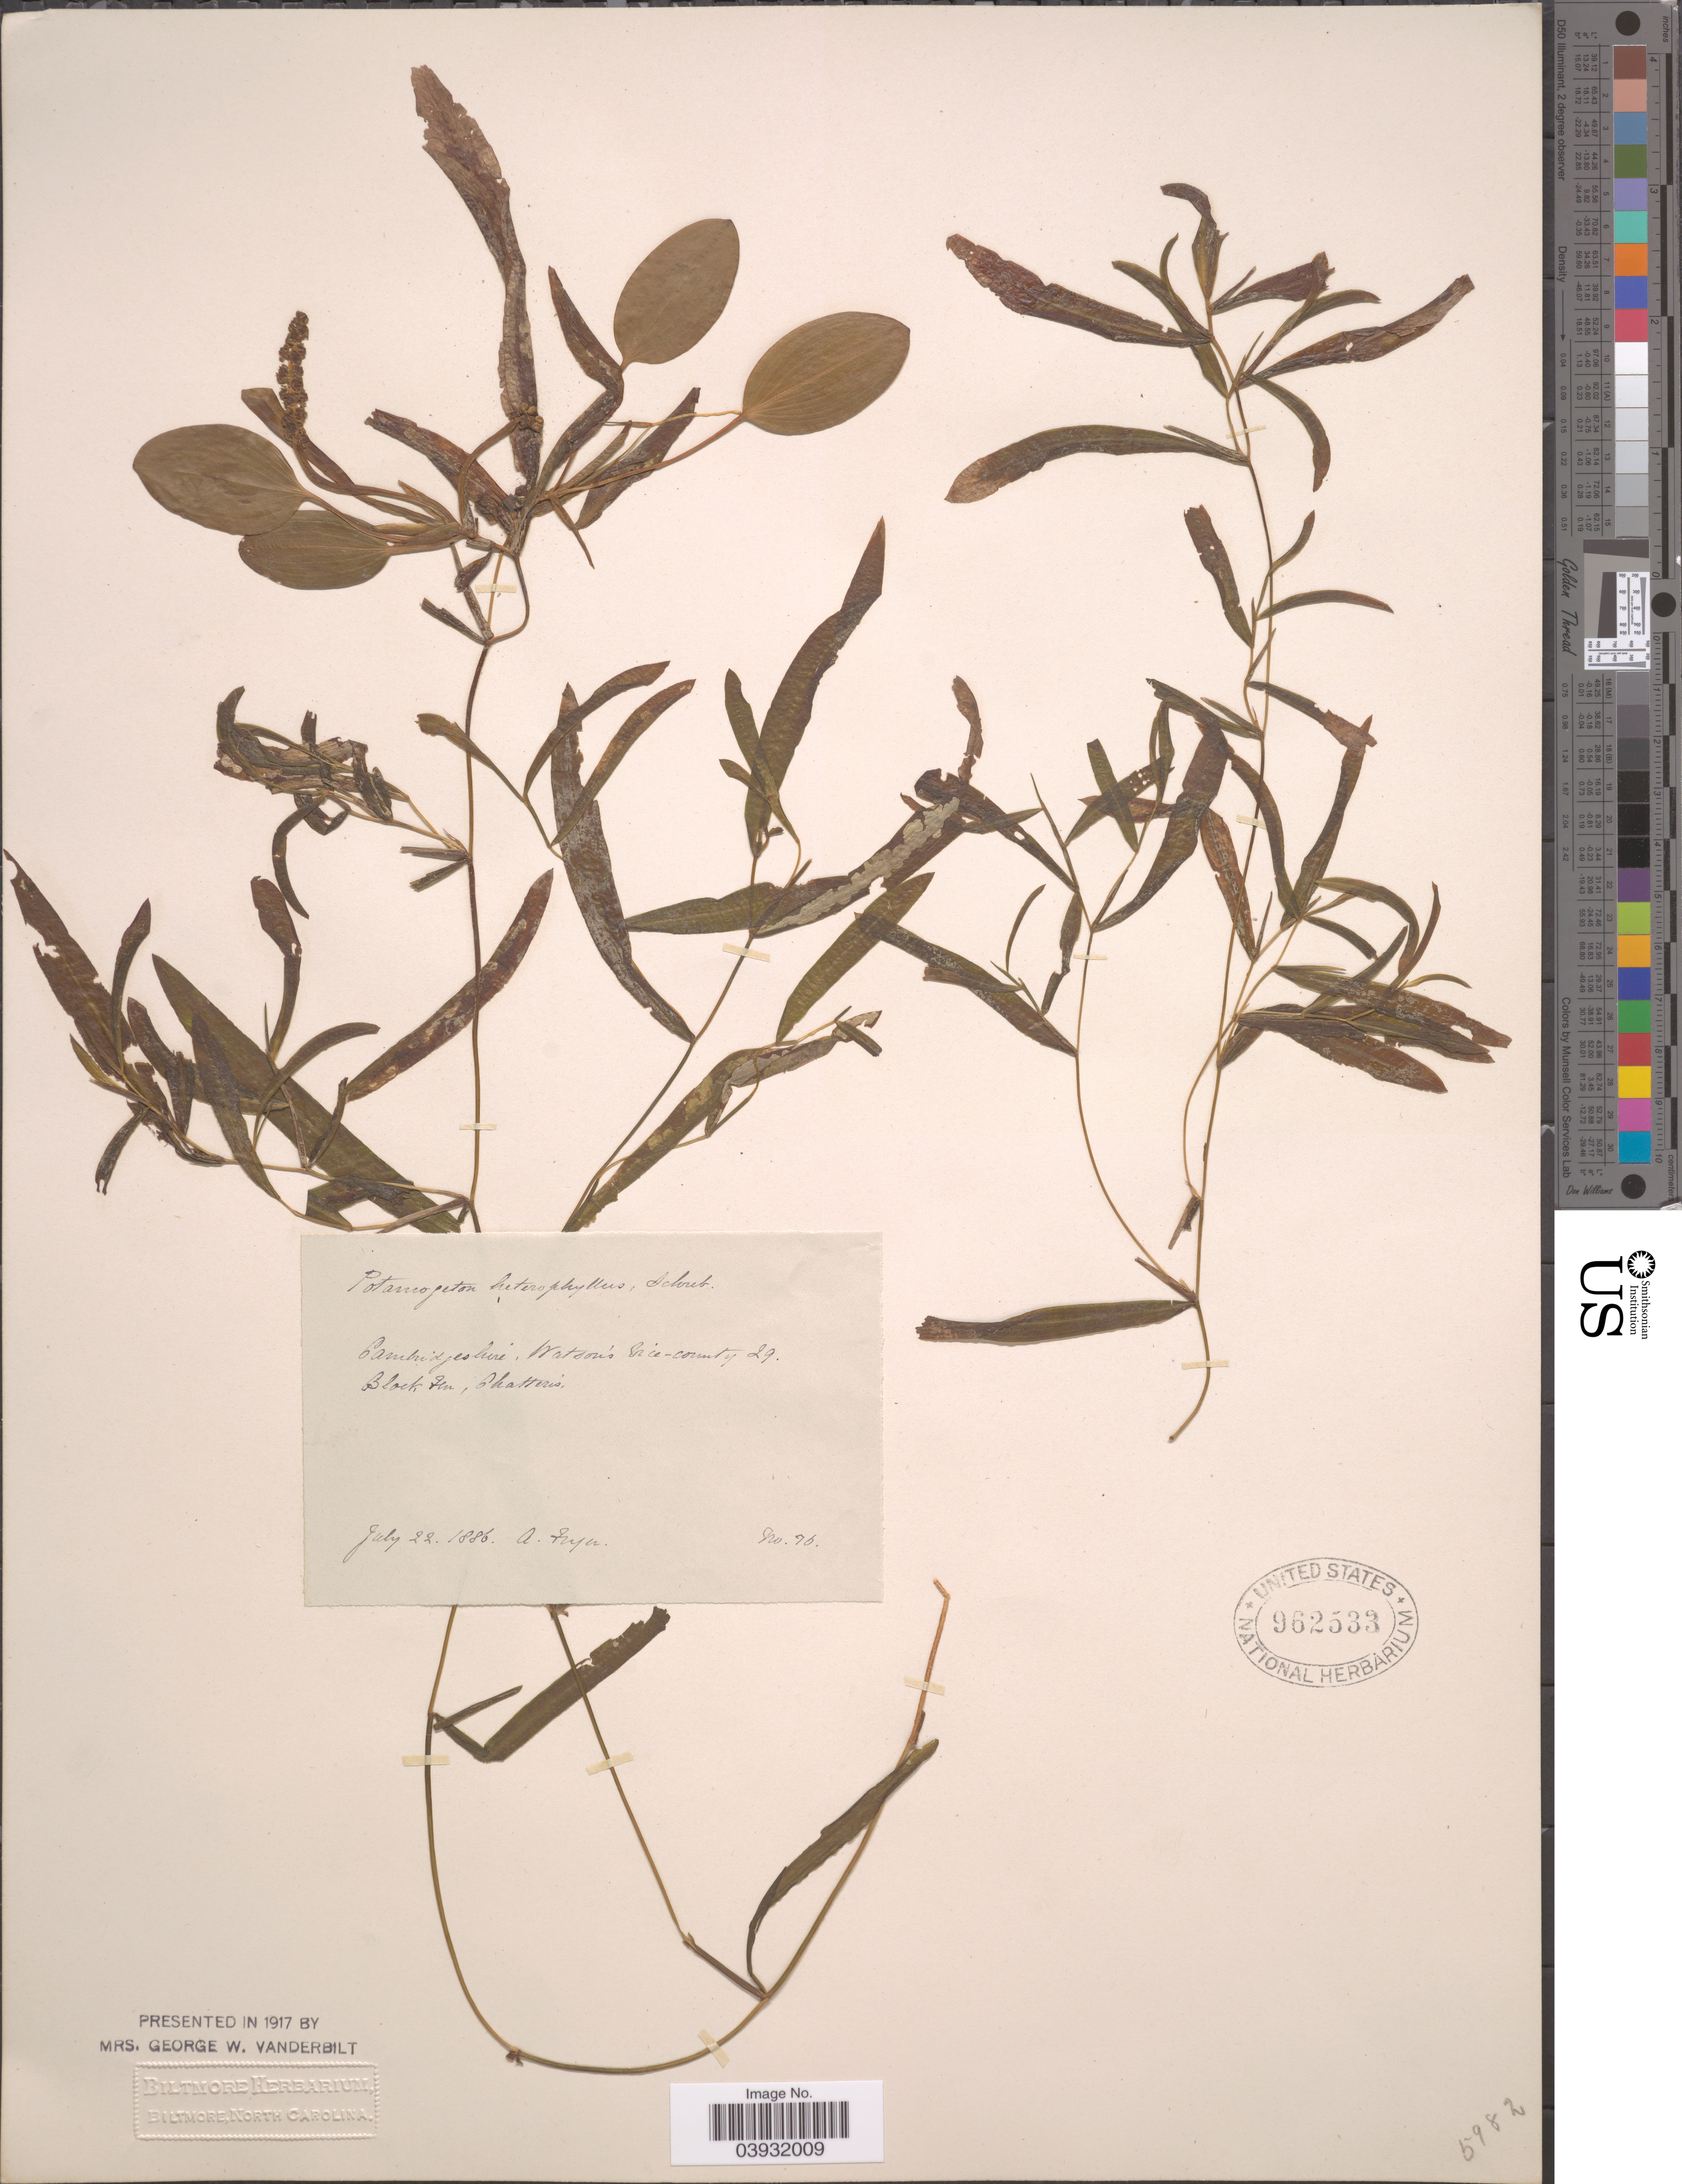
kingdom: Plantae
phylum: Tracheophyta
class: Liliopsida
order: Alismatales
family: Potamogetonaceae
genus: Potamogeton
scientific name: Potamogeton heterophyllus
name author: Schreb.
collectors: A. Fryer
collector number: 76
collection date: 1886-07-22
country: United Kingdom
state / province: England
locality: Cambridgeshire. Watson's Vice-county 29. Block Fin, Chatteris.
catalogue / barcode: US 962533